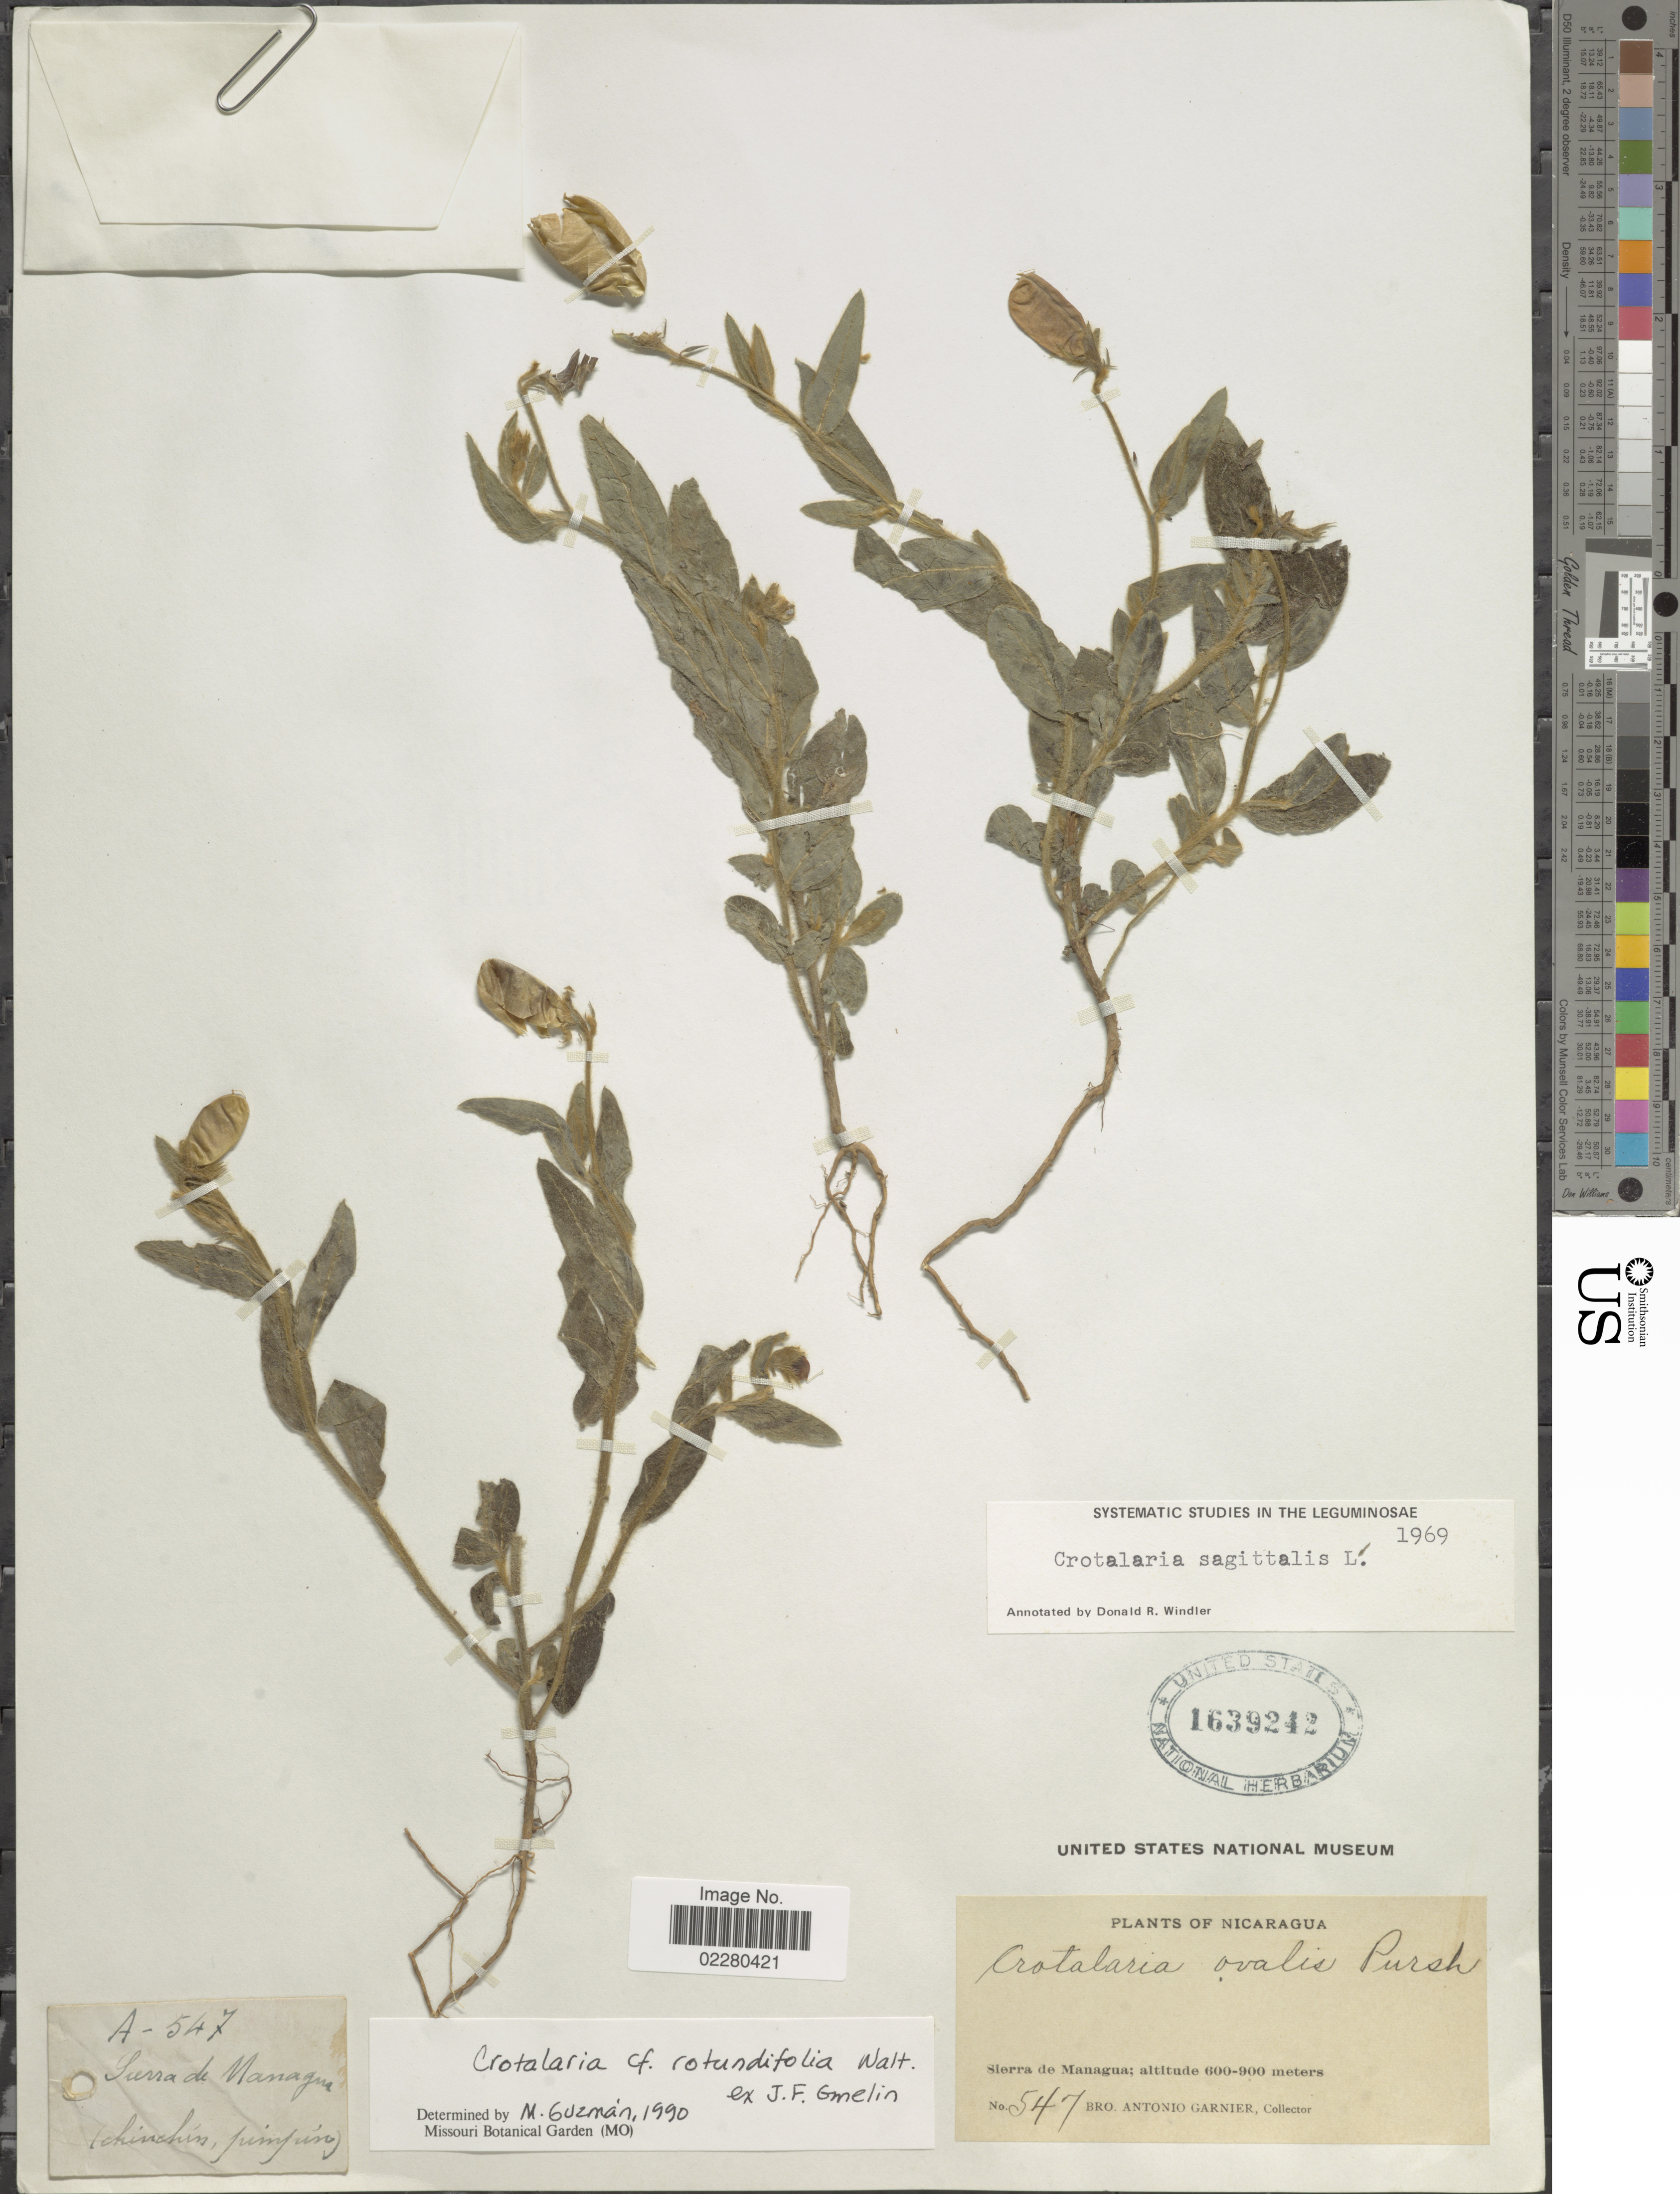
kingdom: Plantae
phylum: Tracheophyta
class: Magnoliopsida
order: Fabales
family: Fabaceae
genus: Crotalaria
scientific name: Crotalaria rotundifolia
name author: Walter ex J.F. Gmel.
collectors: Bro. A. Garnier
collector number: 547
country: Nicaragua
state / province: Managua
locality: Sierra de Managua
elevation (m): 600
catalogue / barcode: US 1639242